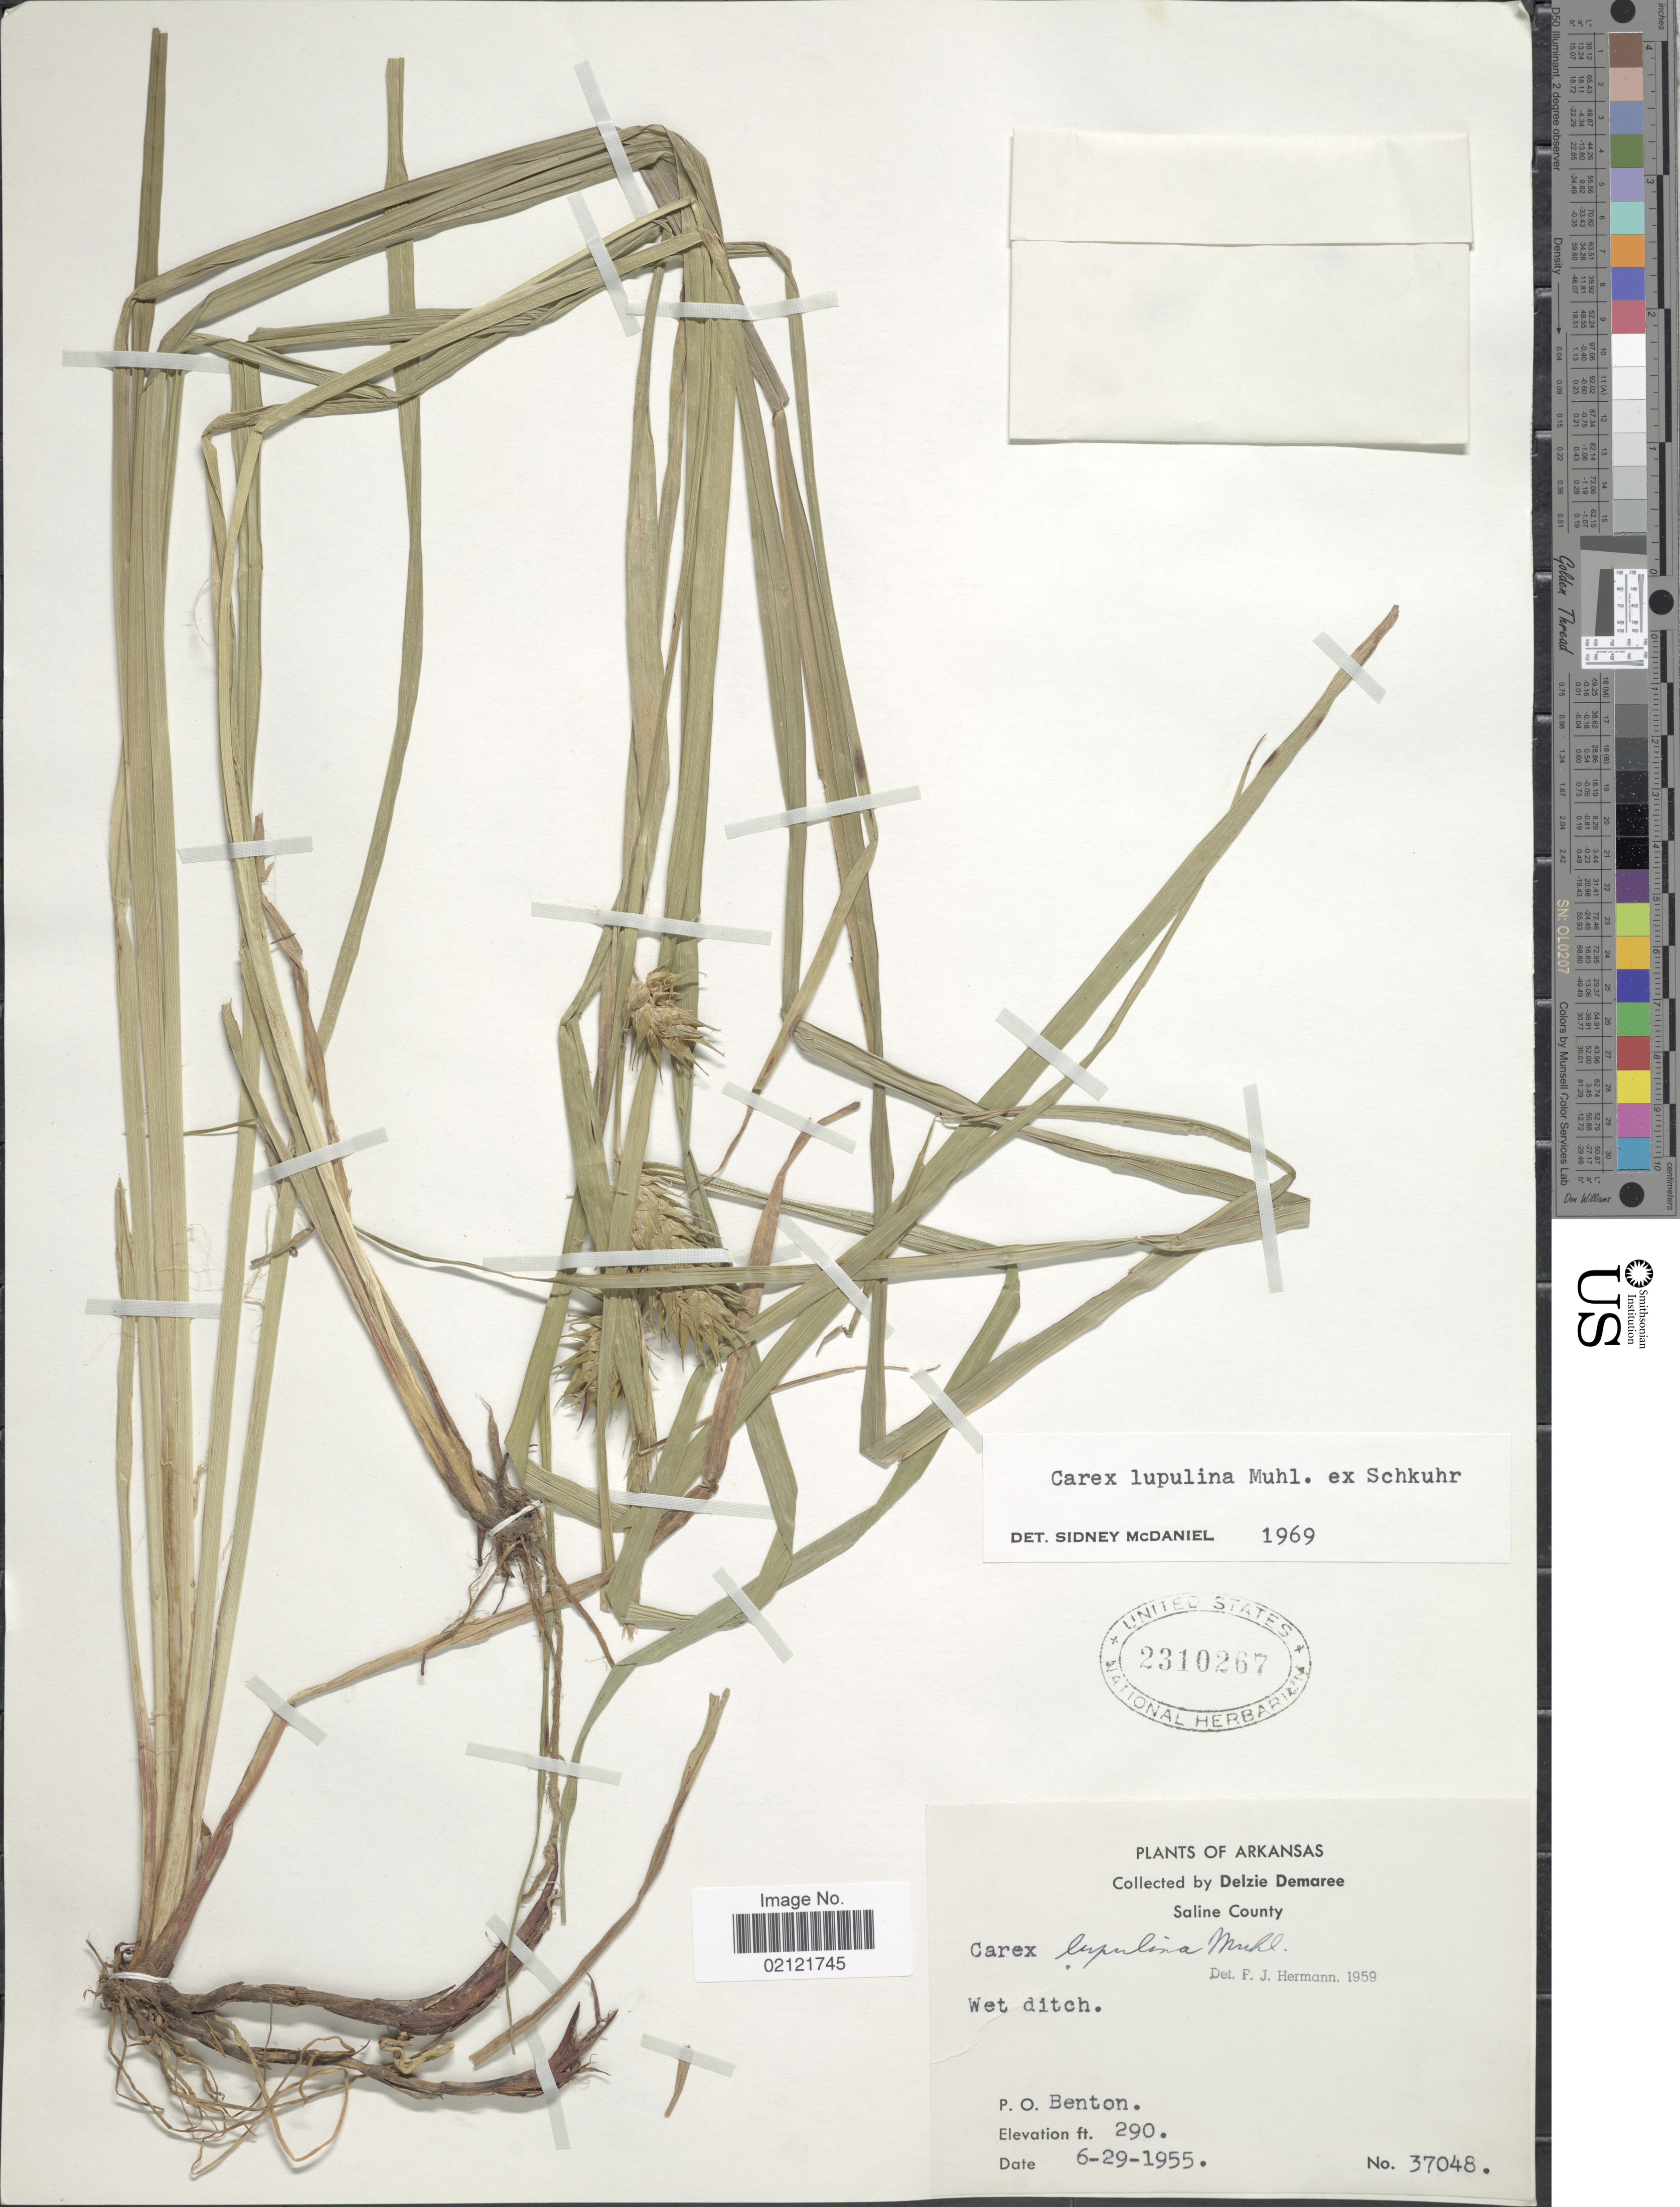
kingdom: Plantae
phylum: Tracheophyta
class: Liliopsida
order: Poales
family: Cyperaceae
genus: Carex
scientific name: Carex lupulina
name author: Muhl. ex Willd.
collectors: D. Demaree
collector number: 37048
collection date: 1955-06-29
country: United States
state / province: Arkansas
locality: Saline County, P.O. Benton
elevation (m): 88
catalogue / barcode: US 2310267